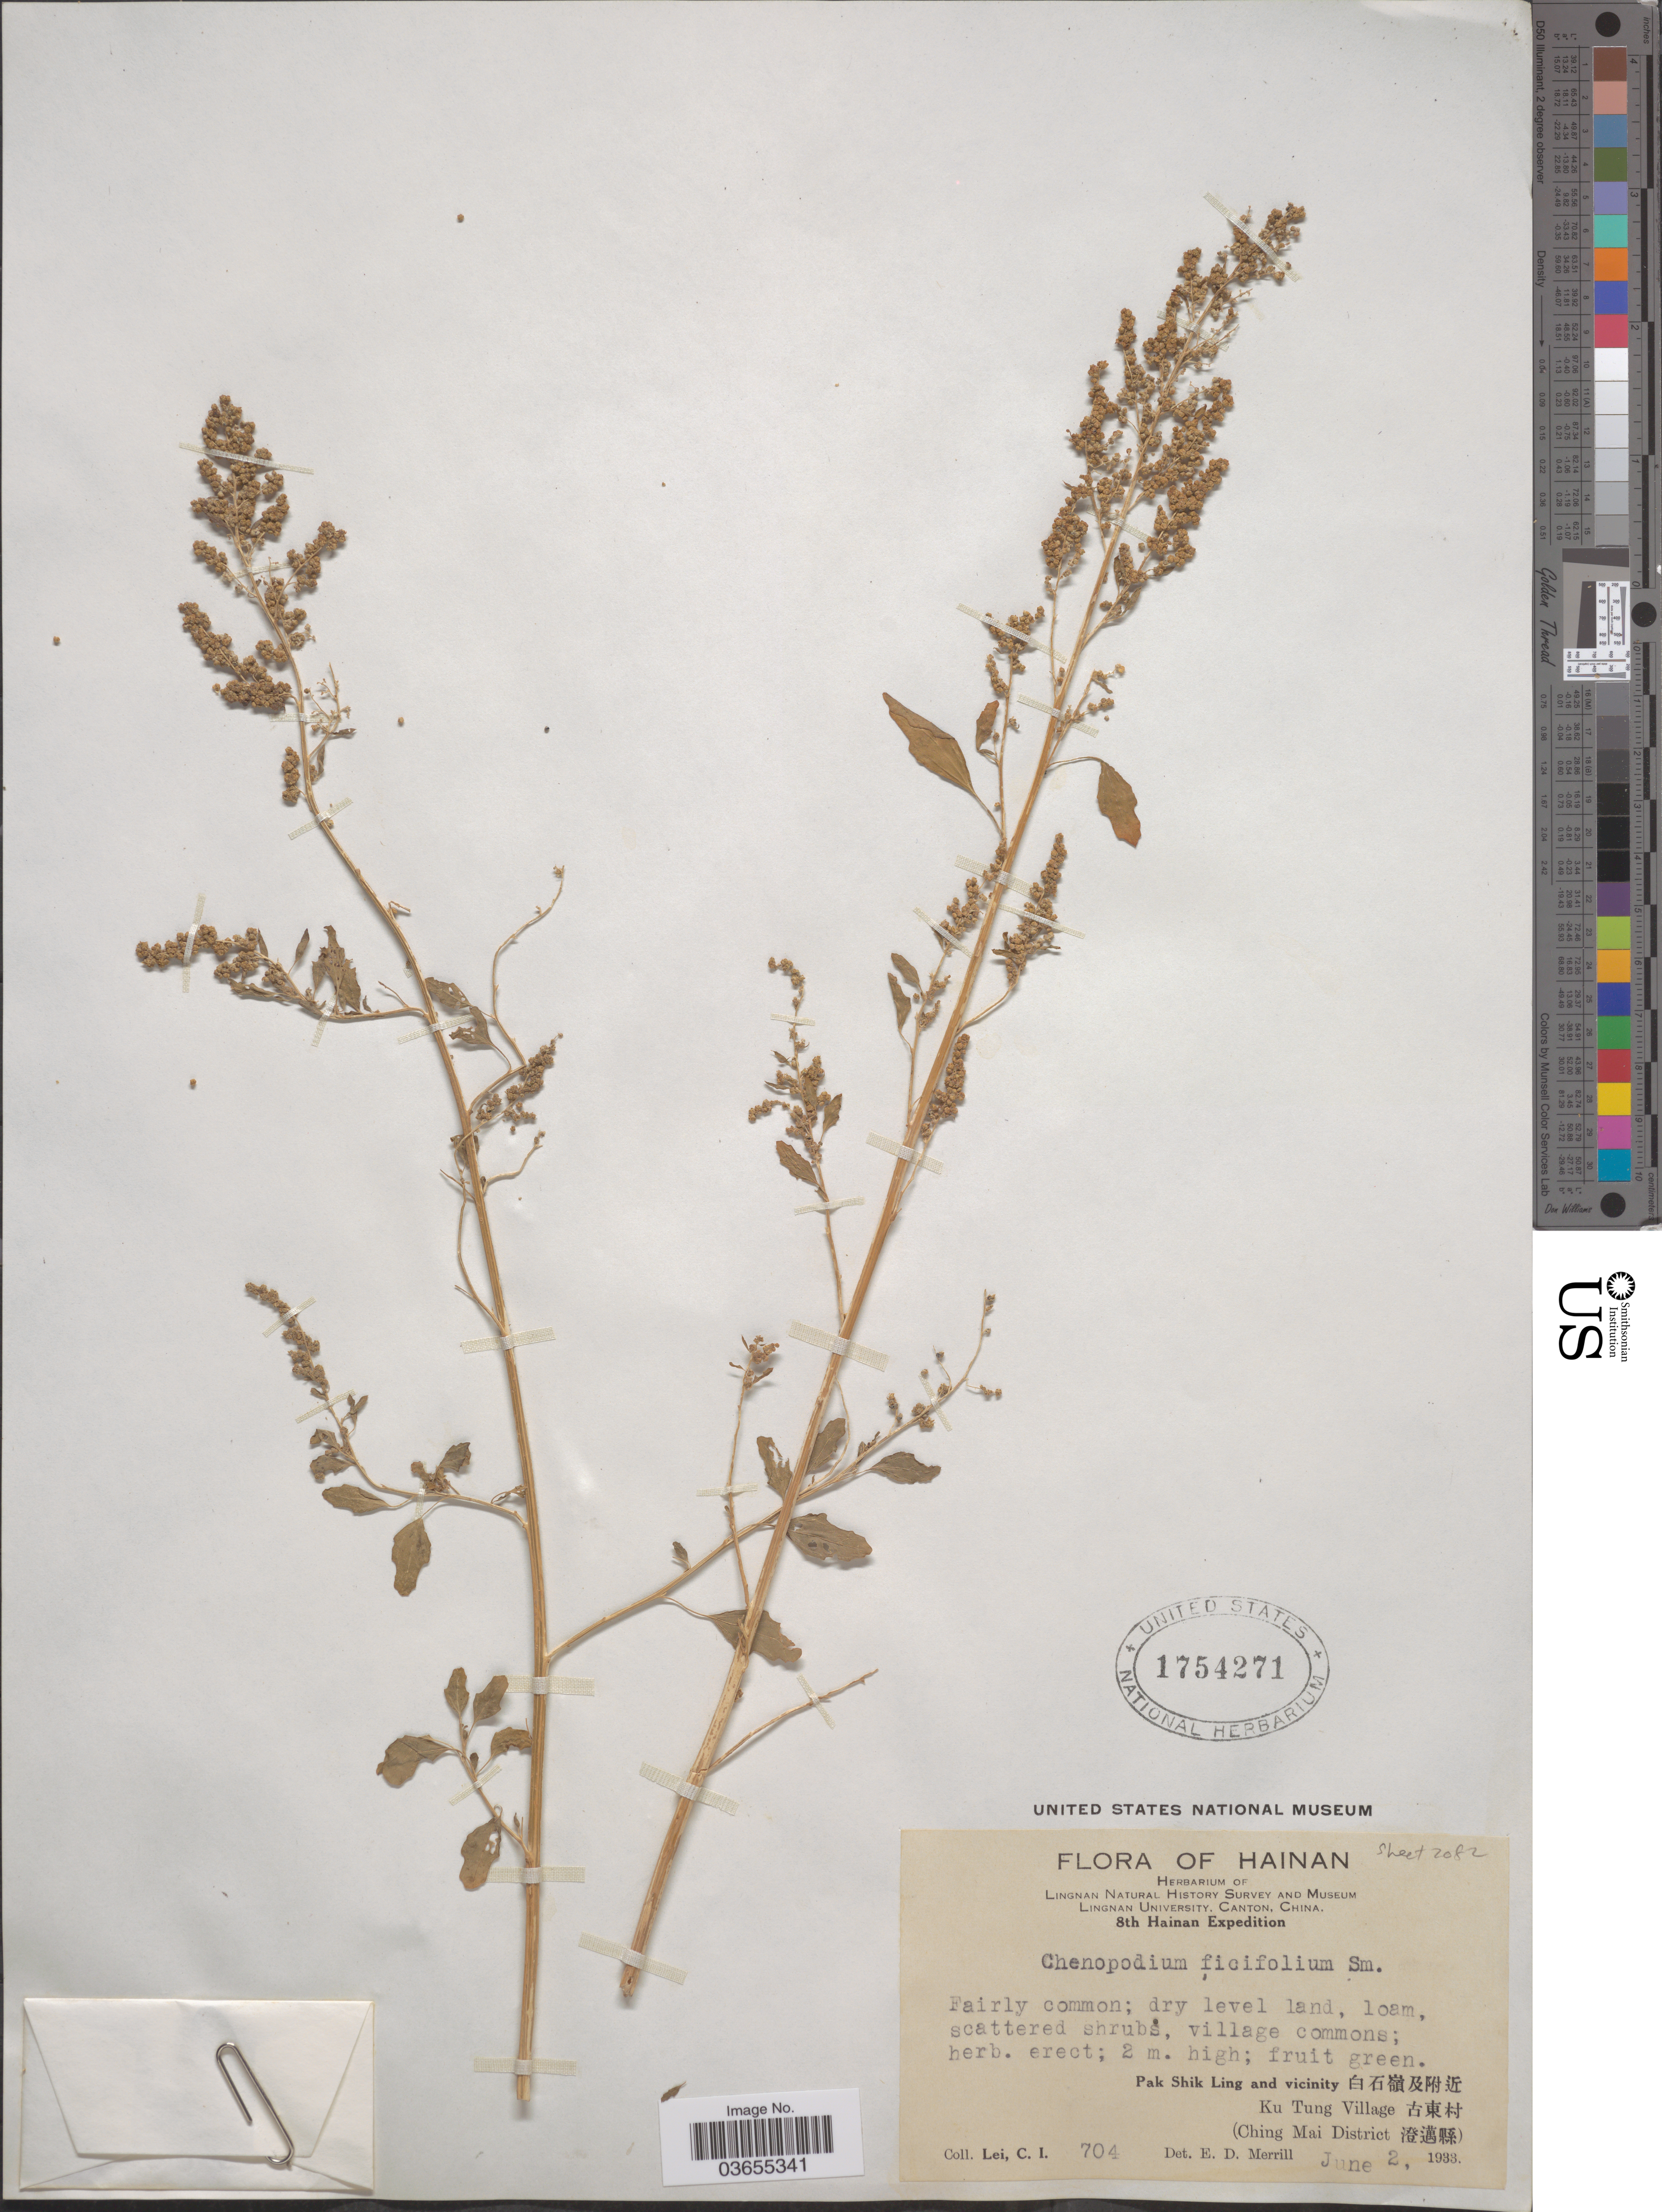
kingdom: Plantae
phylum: Tracheophyta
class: Magnoliopsida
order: Caryophyllales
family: Amaranthaceae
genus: Chenopodium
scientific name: Chenopodium ficifolium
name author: Sm.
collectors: C. I. Lei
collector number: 704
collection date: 1933-06-02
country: China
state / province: Hainan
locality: Pak Shik Ling and vicinity X. Ku Tung Village X. (Ching Mai District X).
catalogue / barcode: US 1754271